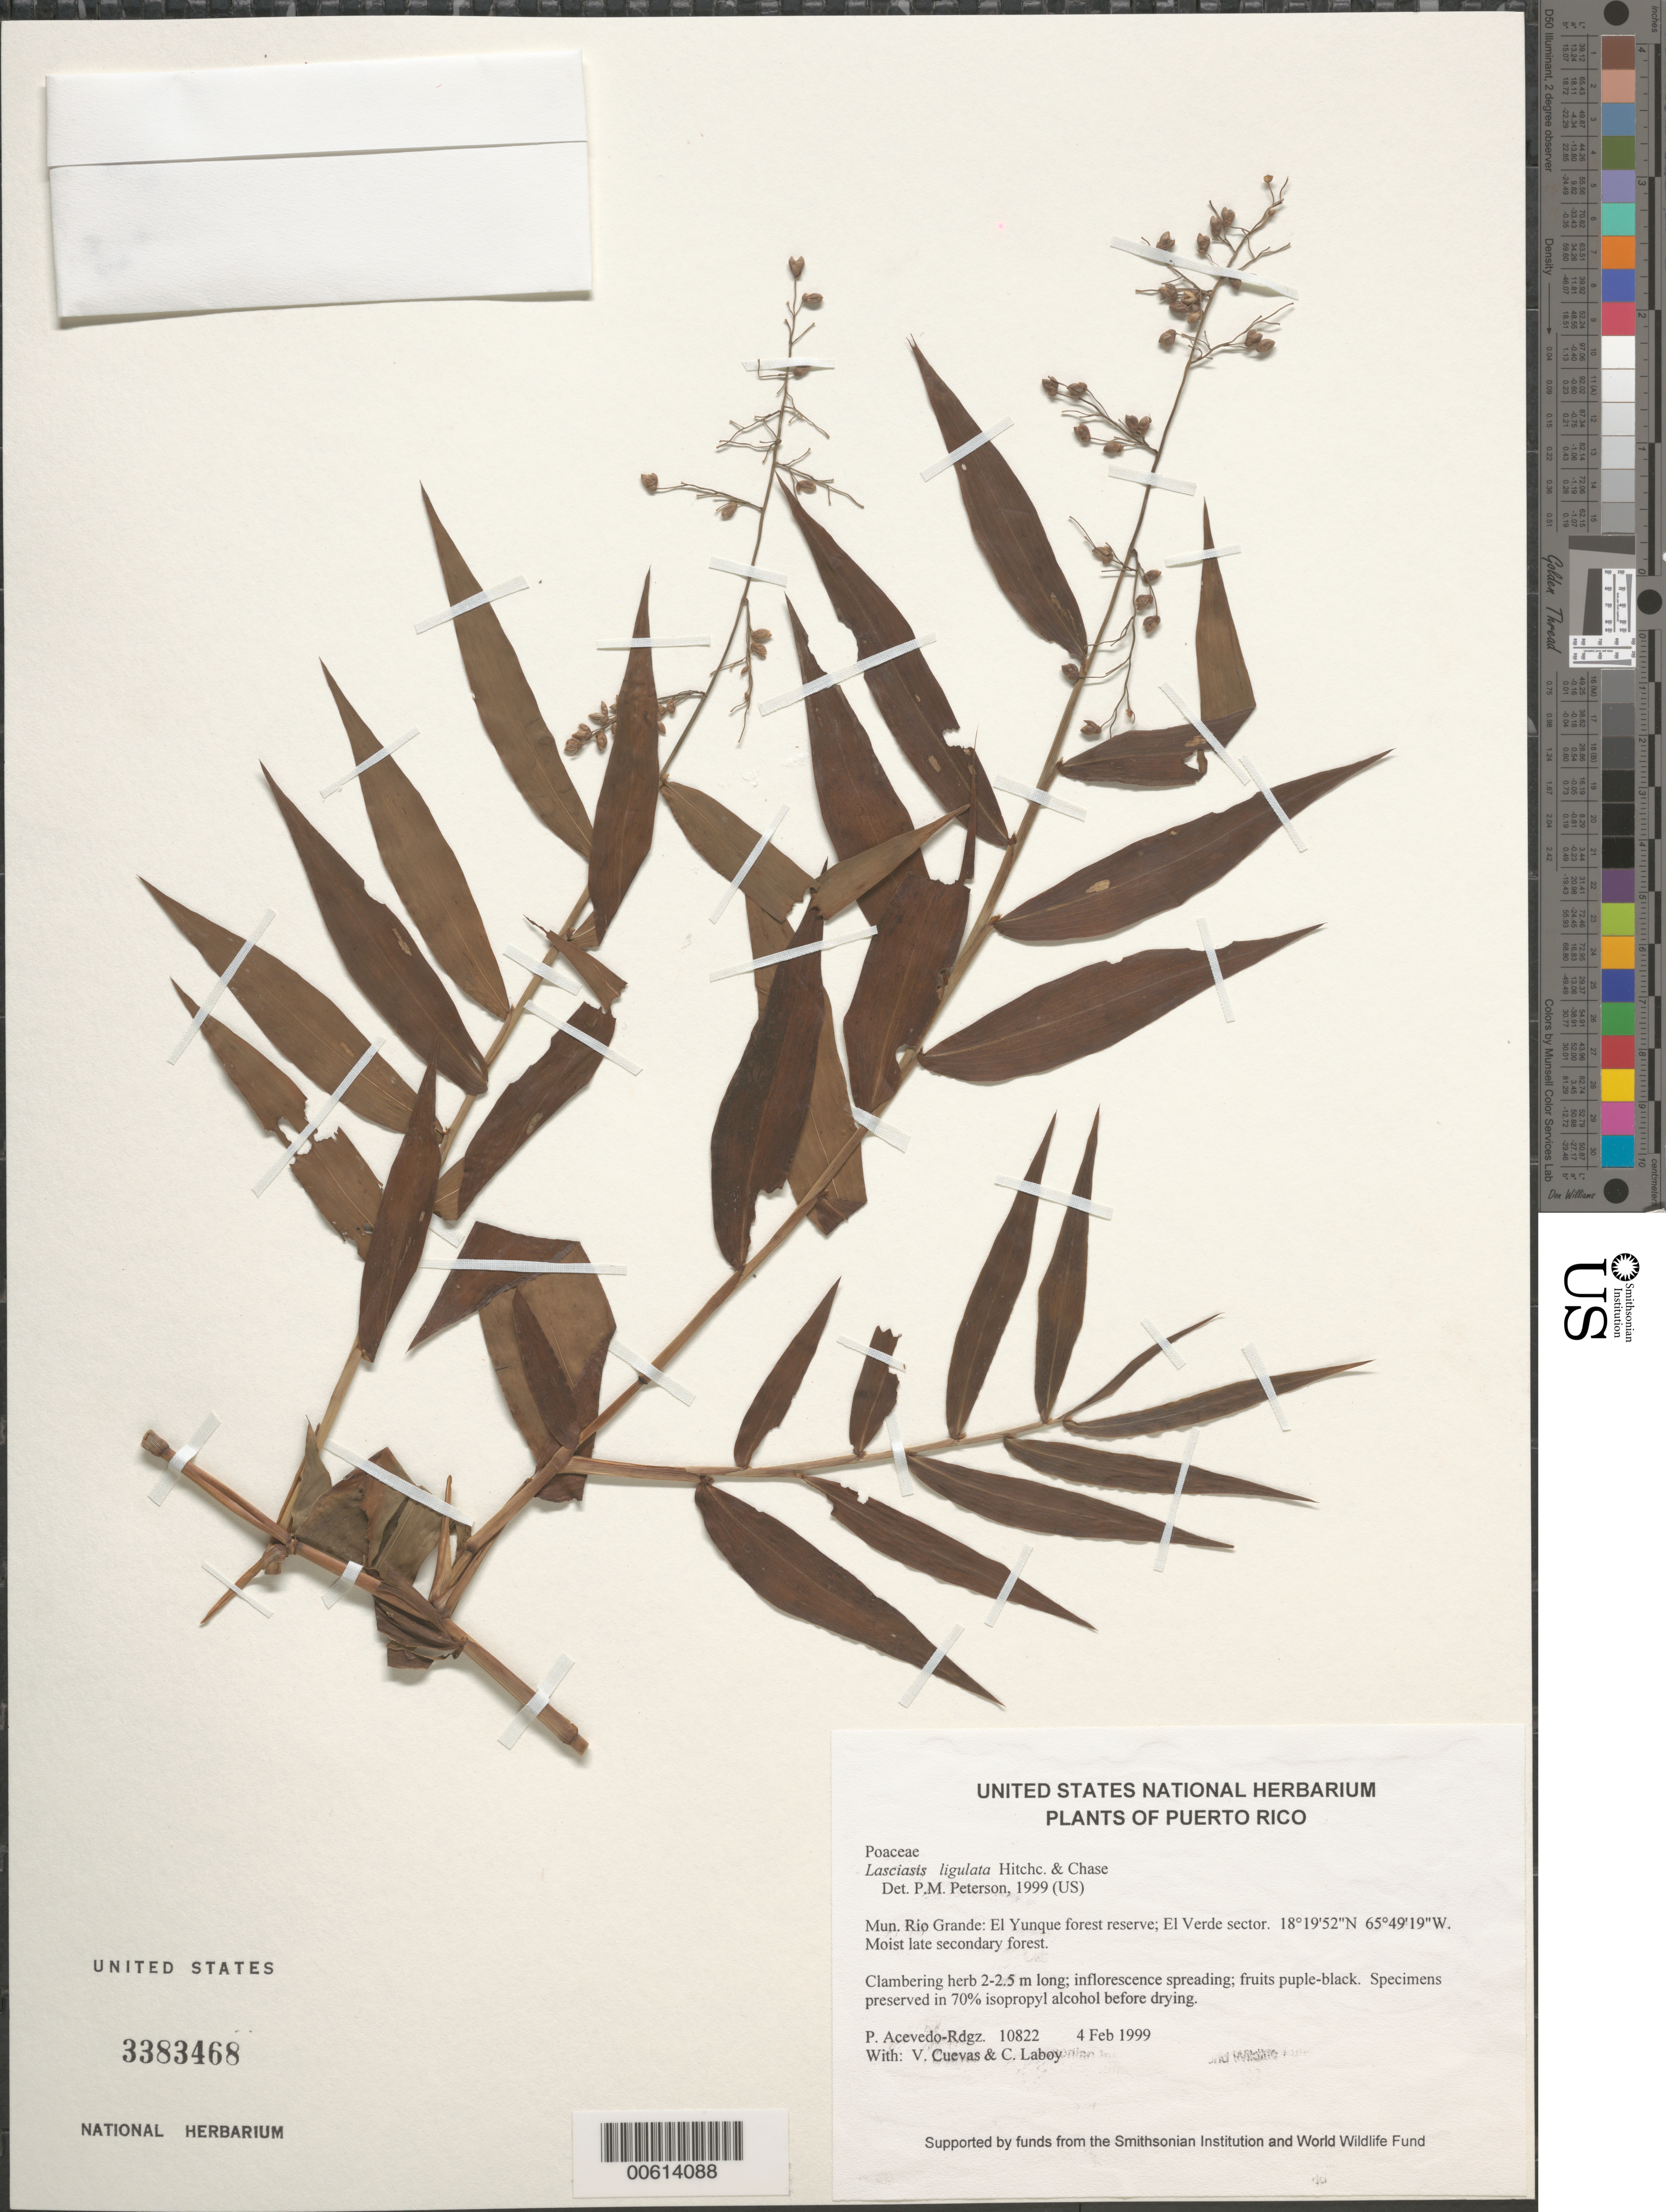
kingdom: Plantae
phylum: Tracheophyta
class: Liliopsida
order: Poales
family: Poaceae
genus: Lasiacis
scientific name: Lasiacis ligulata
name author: Hitchc. & Chase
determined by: Peterson, Paul M., (BOT), Smithsonian Institution - National Museum of Natural History (UNITED STATES)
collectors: P. Acevedo-Rodr., V. Cuevas & C. Laboy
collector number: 10822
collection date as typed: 04 Feb 1999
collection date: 1999-02-04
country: Puerto Rico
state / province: Río Grande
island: Puerto Rico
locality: Rio Grande: El Yunque forest reserve; El Verde sector.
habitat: Moist late secondary forest.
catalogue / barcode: US 3383468